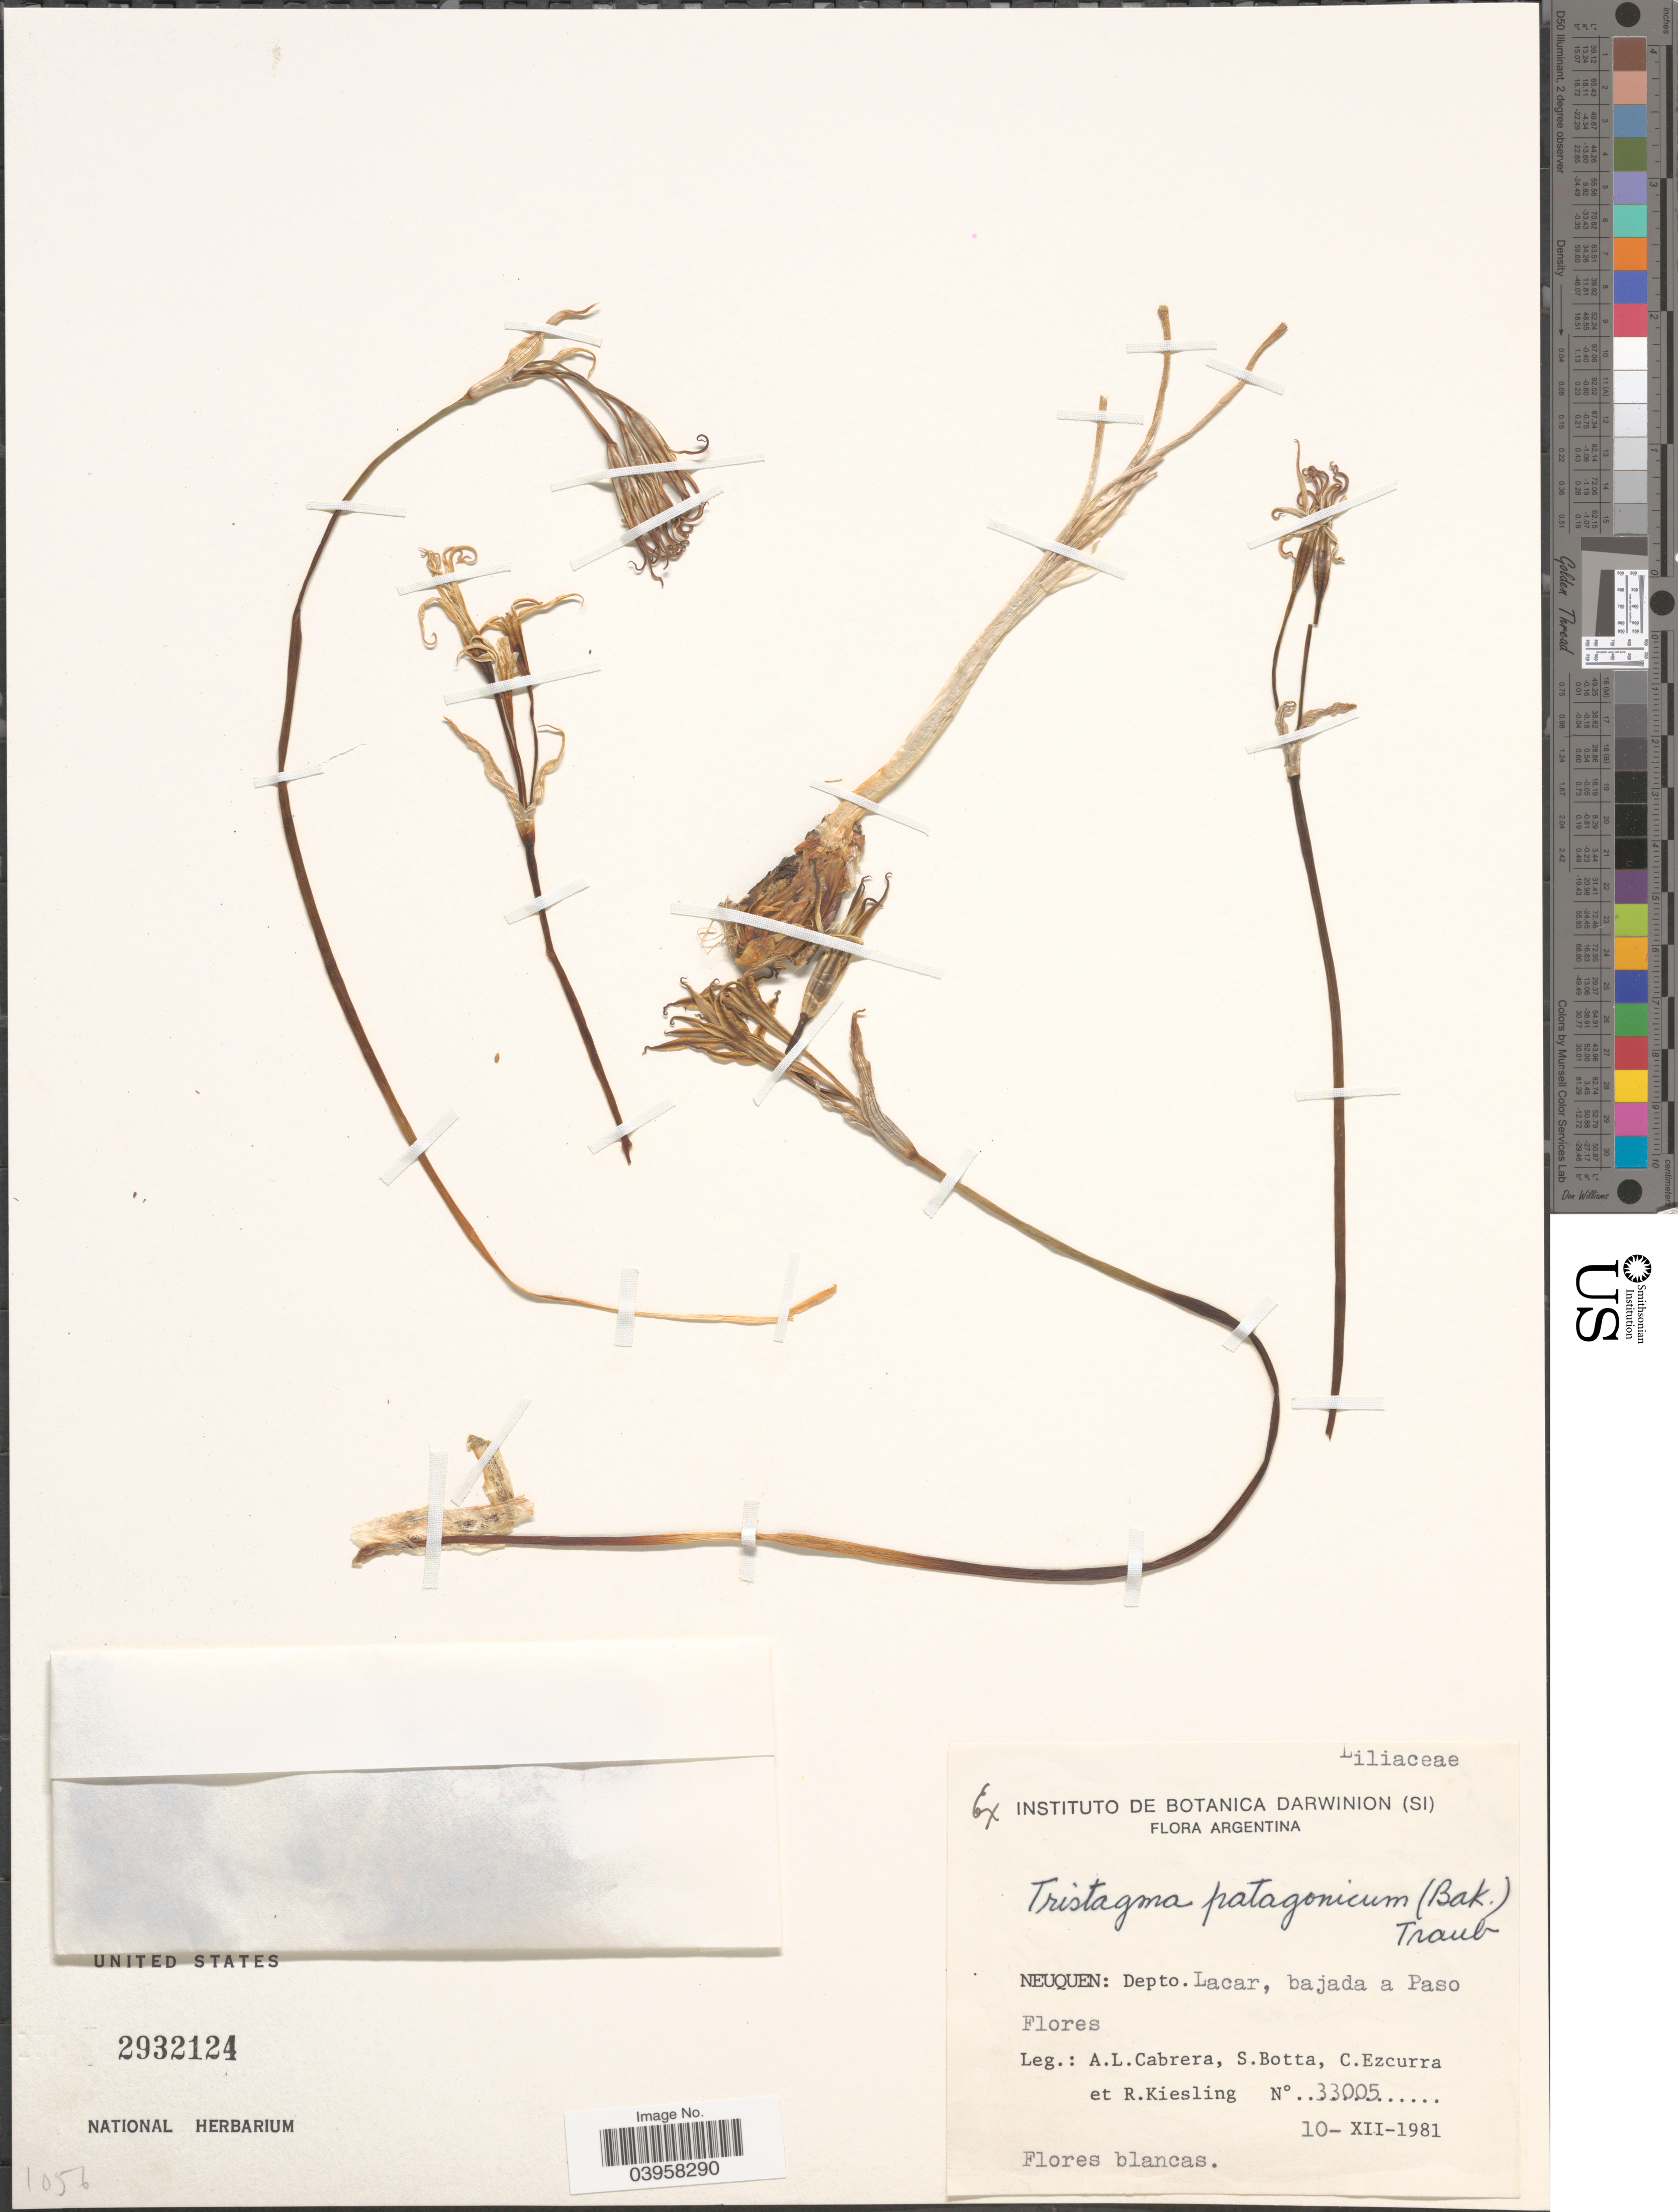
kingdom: Plantae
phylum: Tracheophyta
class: Liliopsida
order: Asparagales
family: Amaryllidaceae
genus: Tristagma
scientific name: Tristagma patagonicum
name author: (Baker) Traub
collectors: A. L. Cabrera, S. Botta, C. Ezcurra & R. Kiesling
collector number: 33005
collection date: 1981-12-10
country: Argentina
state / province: Neuquen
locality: Depto. Lacar, bajada a Paso Flores.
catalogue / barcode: US 2932124